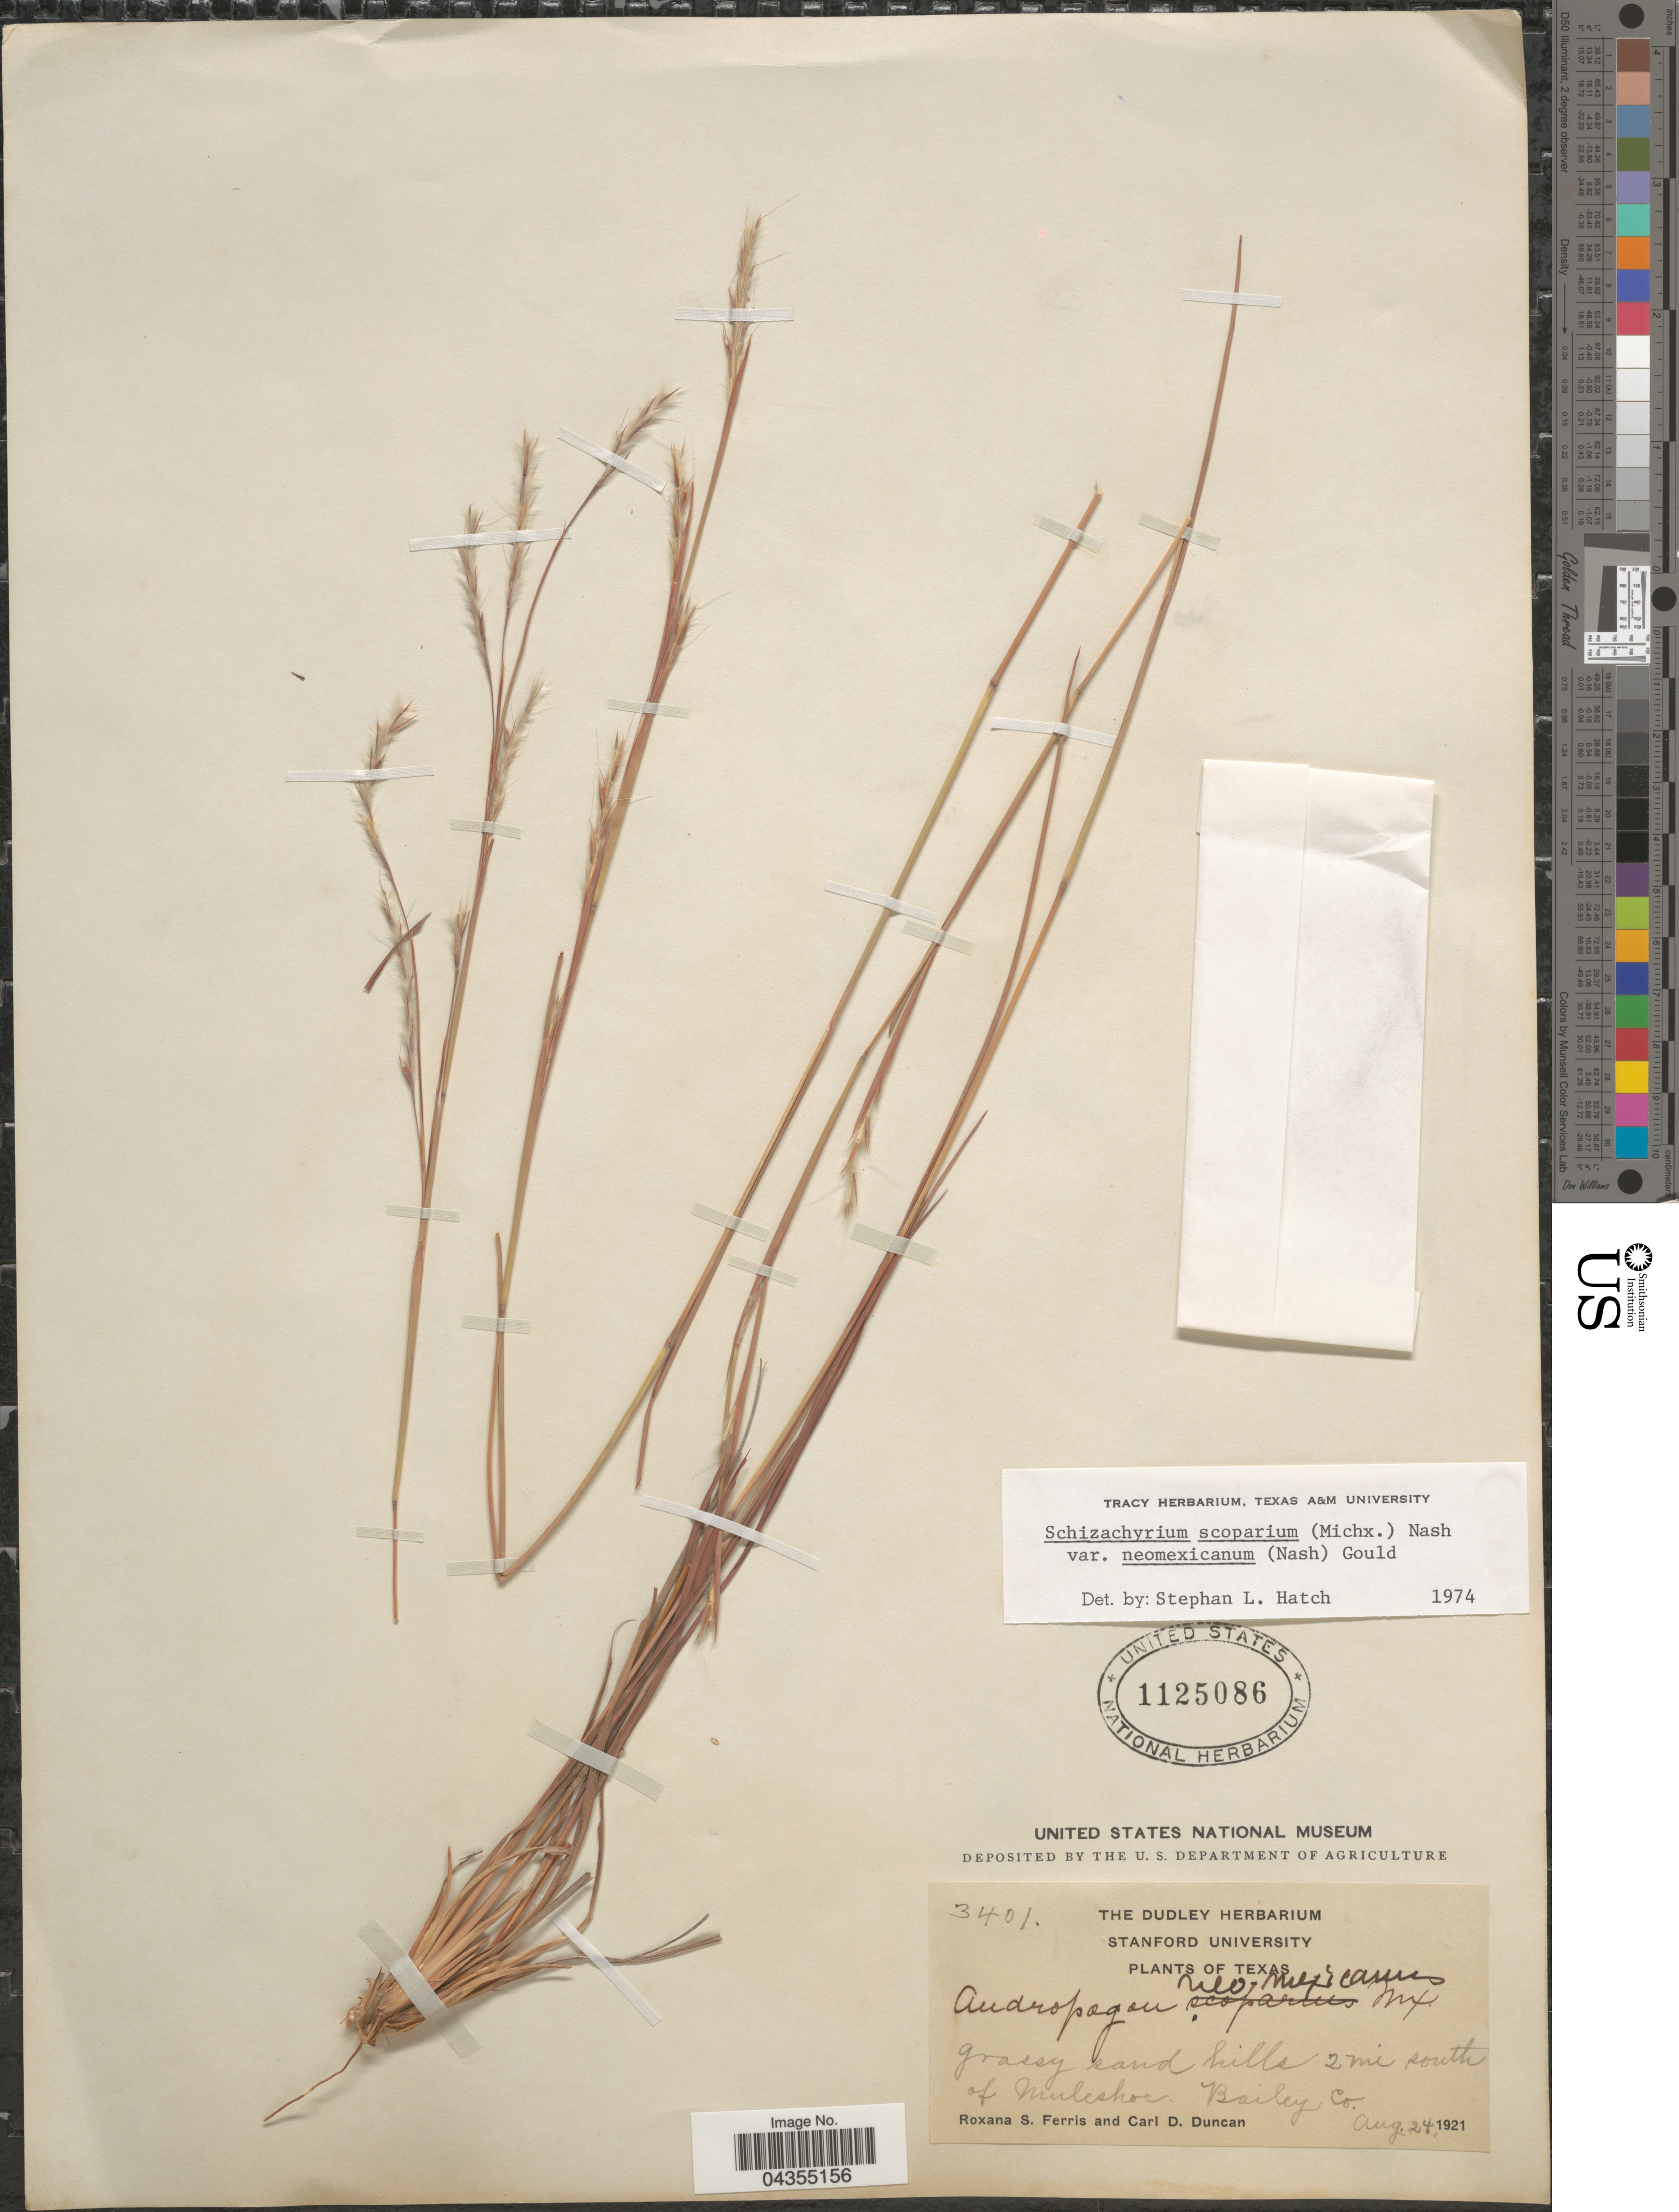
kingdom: Plantae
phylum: Tracheophyta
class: Liliopsida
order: Poales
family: Poaceae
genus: Schizachyrium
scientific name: Schizachyrium scoparium var. neomexicanum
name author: (Nash) Gould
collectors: R. S. Ferris & C. Duncan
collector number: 3401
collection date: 1921-08-24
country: United States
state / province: Texas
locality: Grassy sand hills 2 mi. south of Muleshoe. Bailey Co.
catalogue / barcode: US 1125086